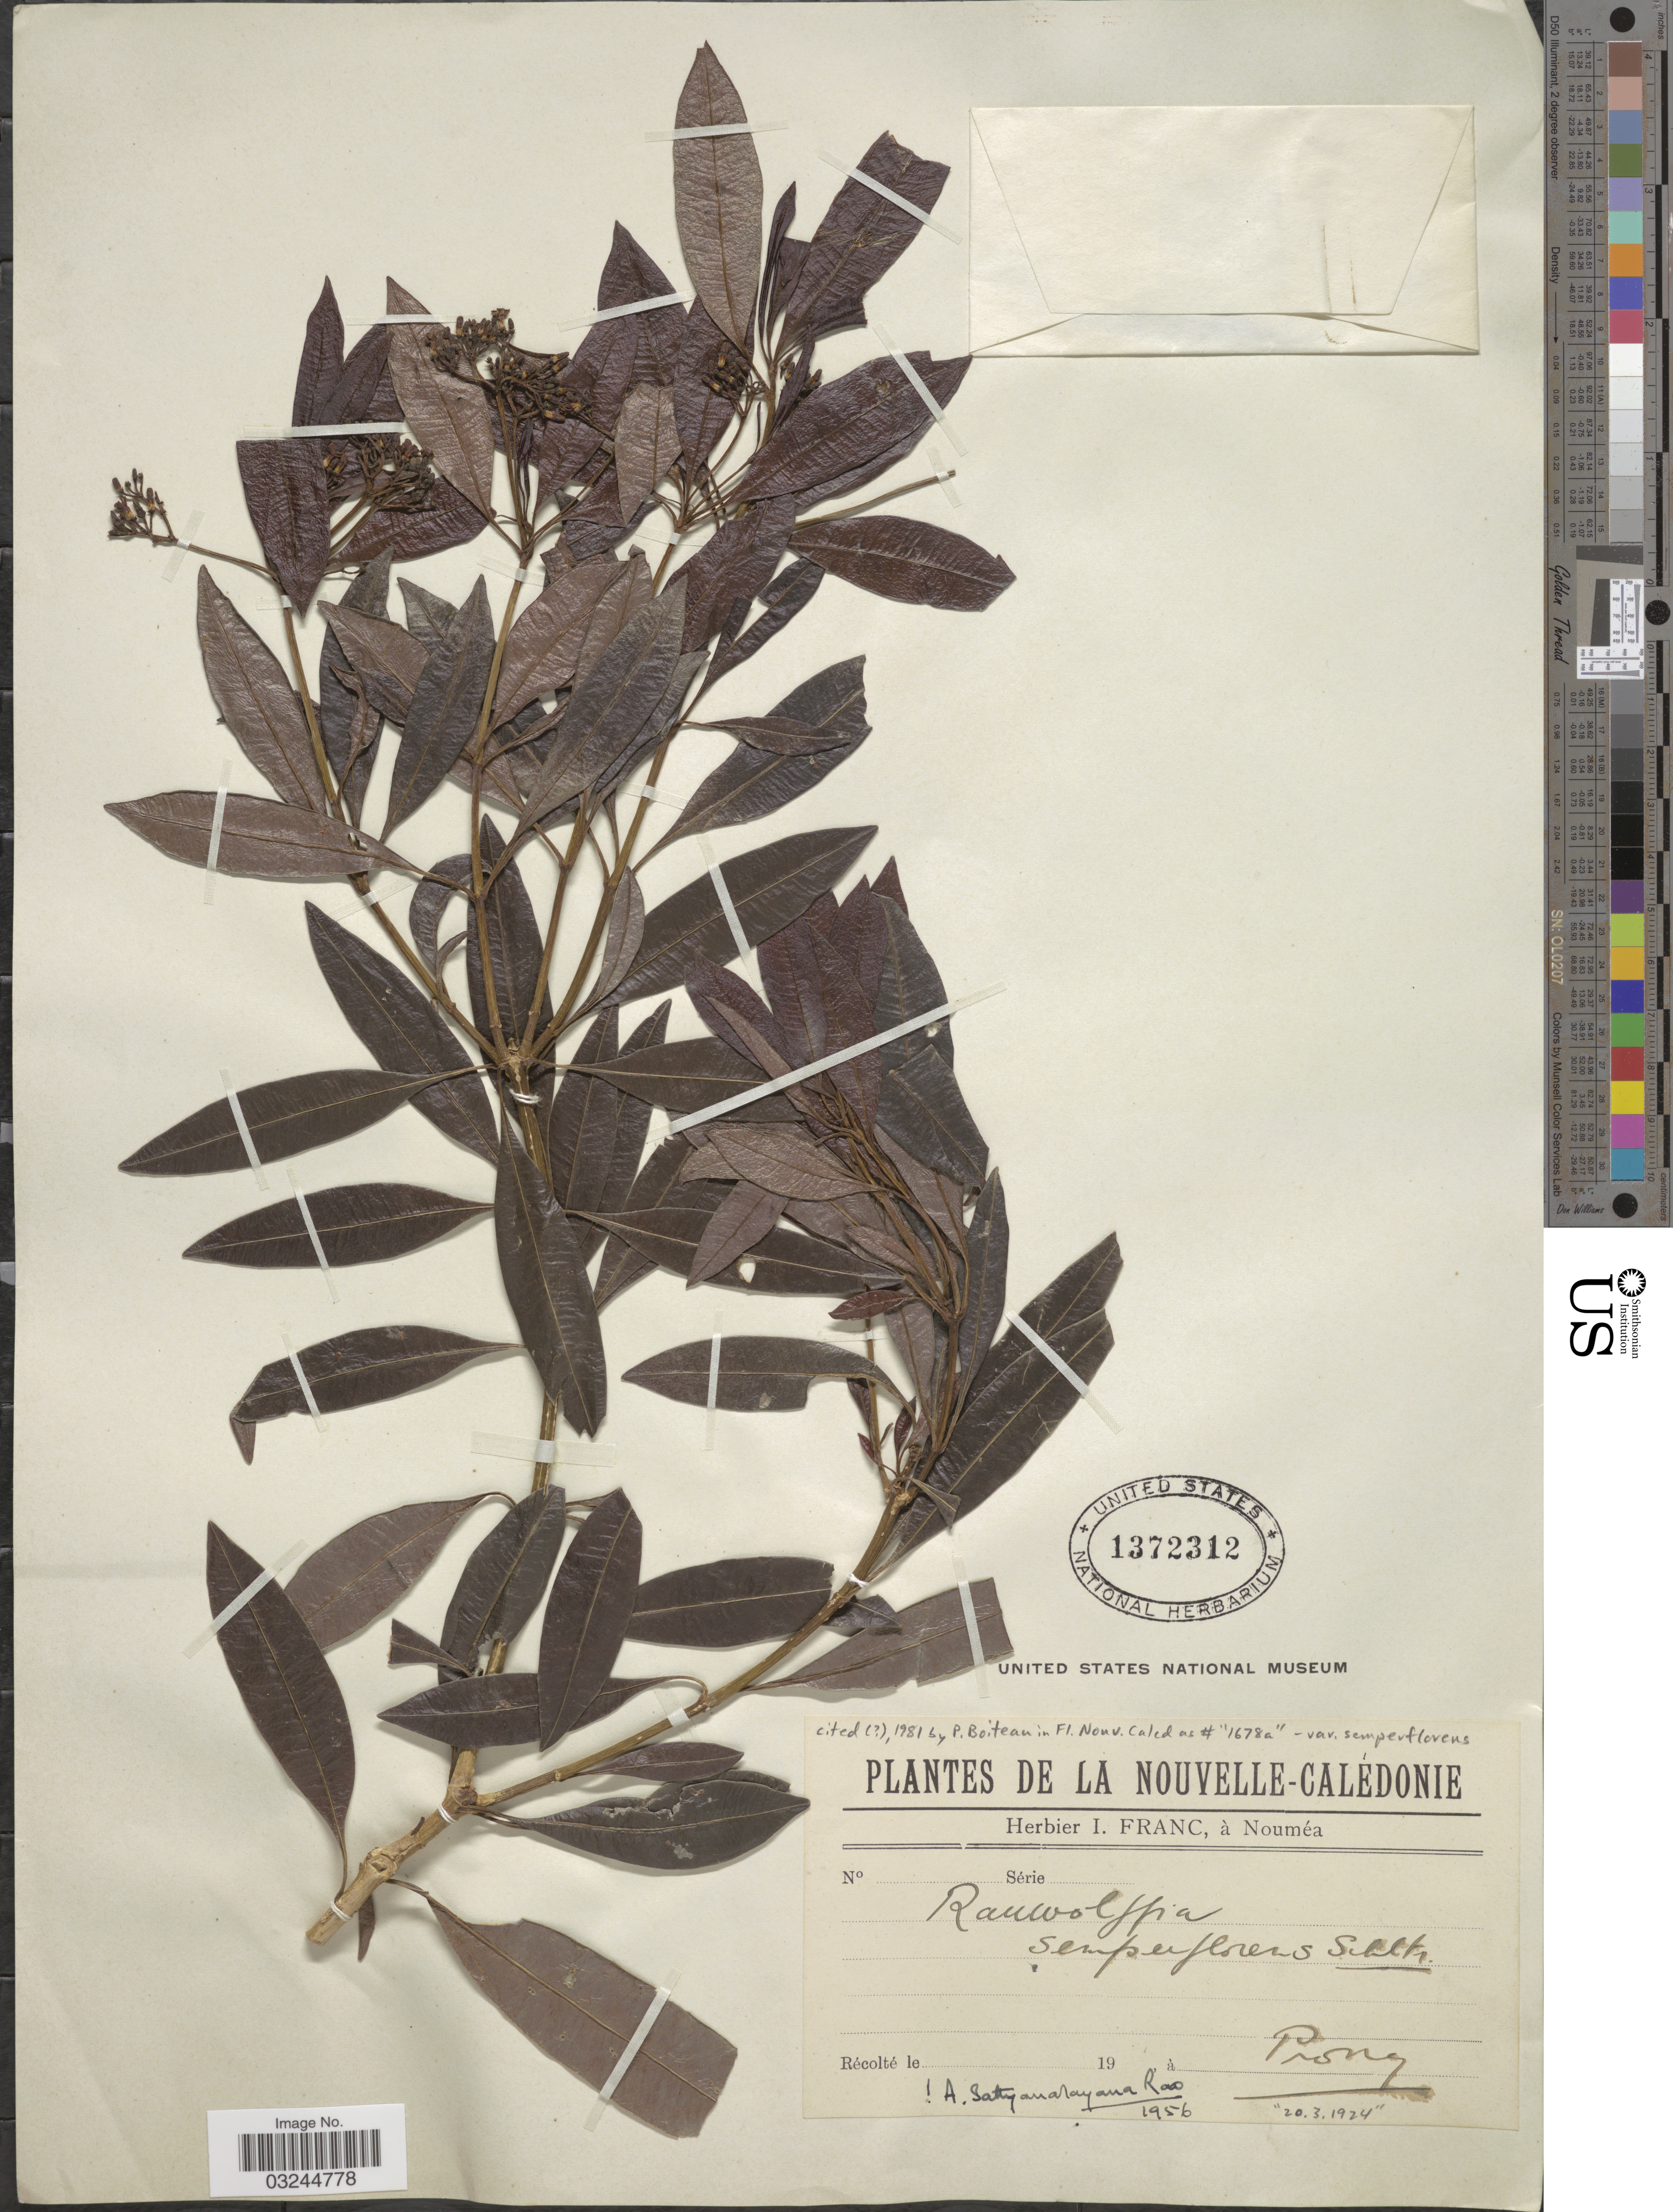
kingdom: Plantae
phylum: Tracheophyta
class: Magnoliopsida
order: Gentianales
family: Apocynaceae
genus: Rauvolfia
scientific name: Rauvolfia semperflorens var. semperflorens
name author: (Müll. Arg.) Schltr.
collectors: -. Prony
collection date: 1924-03-20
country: New Caledonia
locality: Nouvelle-Calédonie.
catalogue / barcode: US 1372312